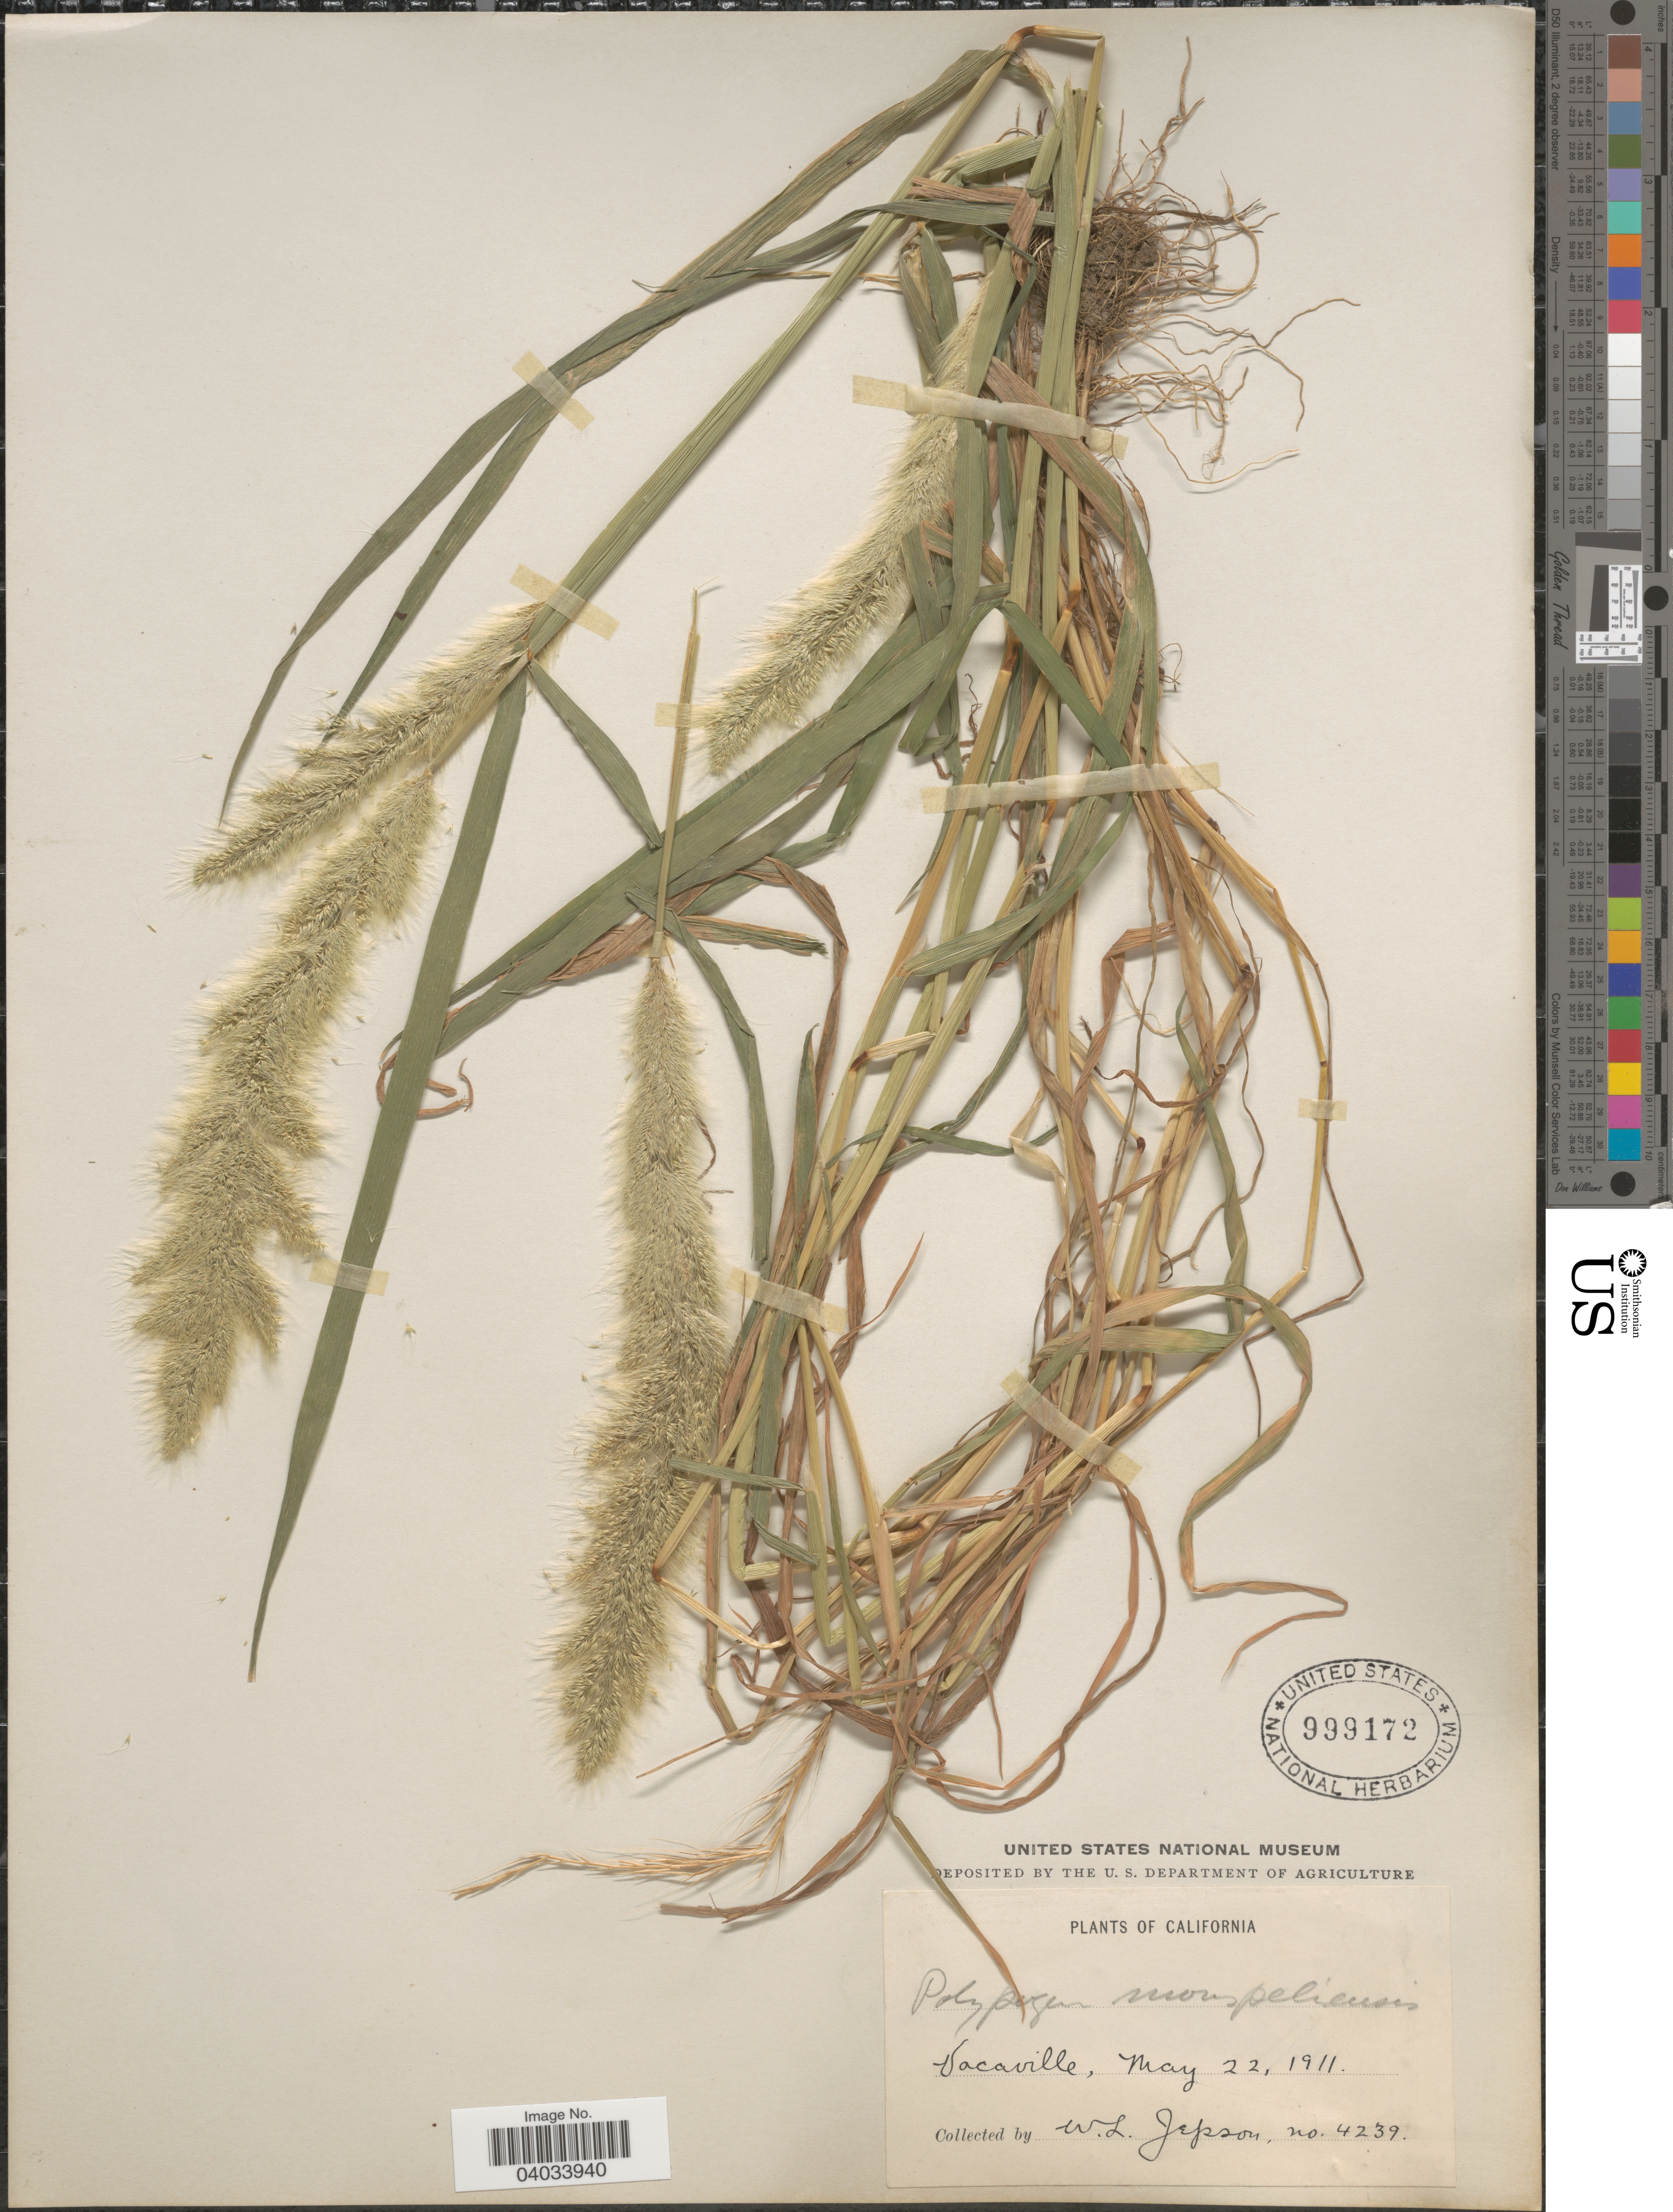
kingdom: Plantae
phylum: Tracheophyta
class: Liliopsida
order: Poales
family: Poaceae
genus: Polypogon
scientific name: Polypogon sp.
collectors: W. L. Jepson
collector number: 4239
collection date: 1911-05-22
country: United States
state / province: California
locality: Vacaville.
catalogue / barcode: US 999172